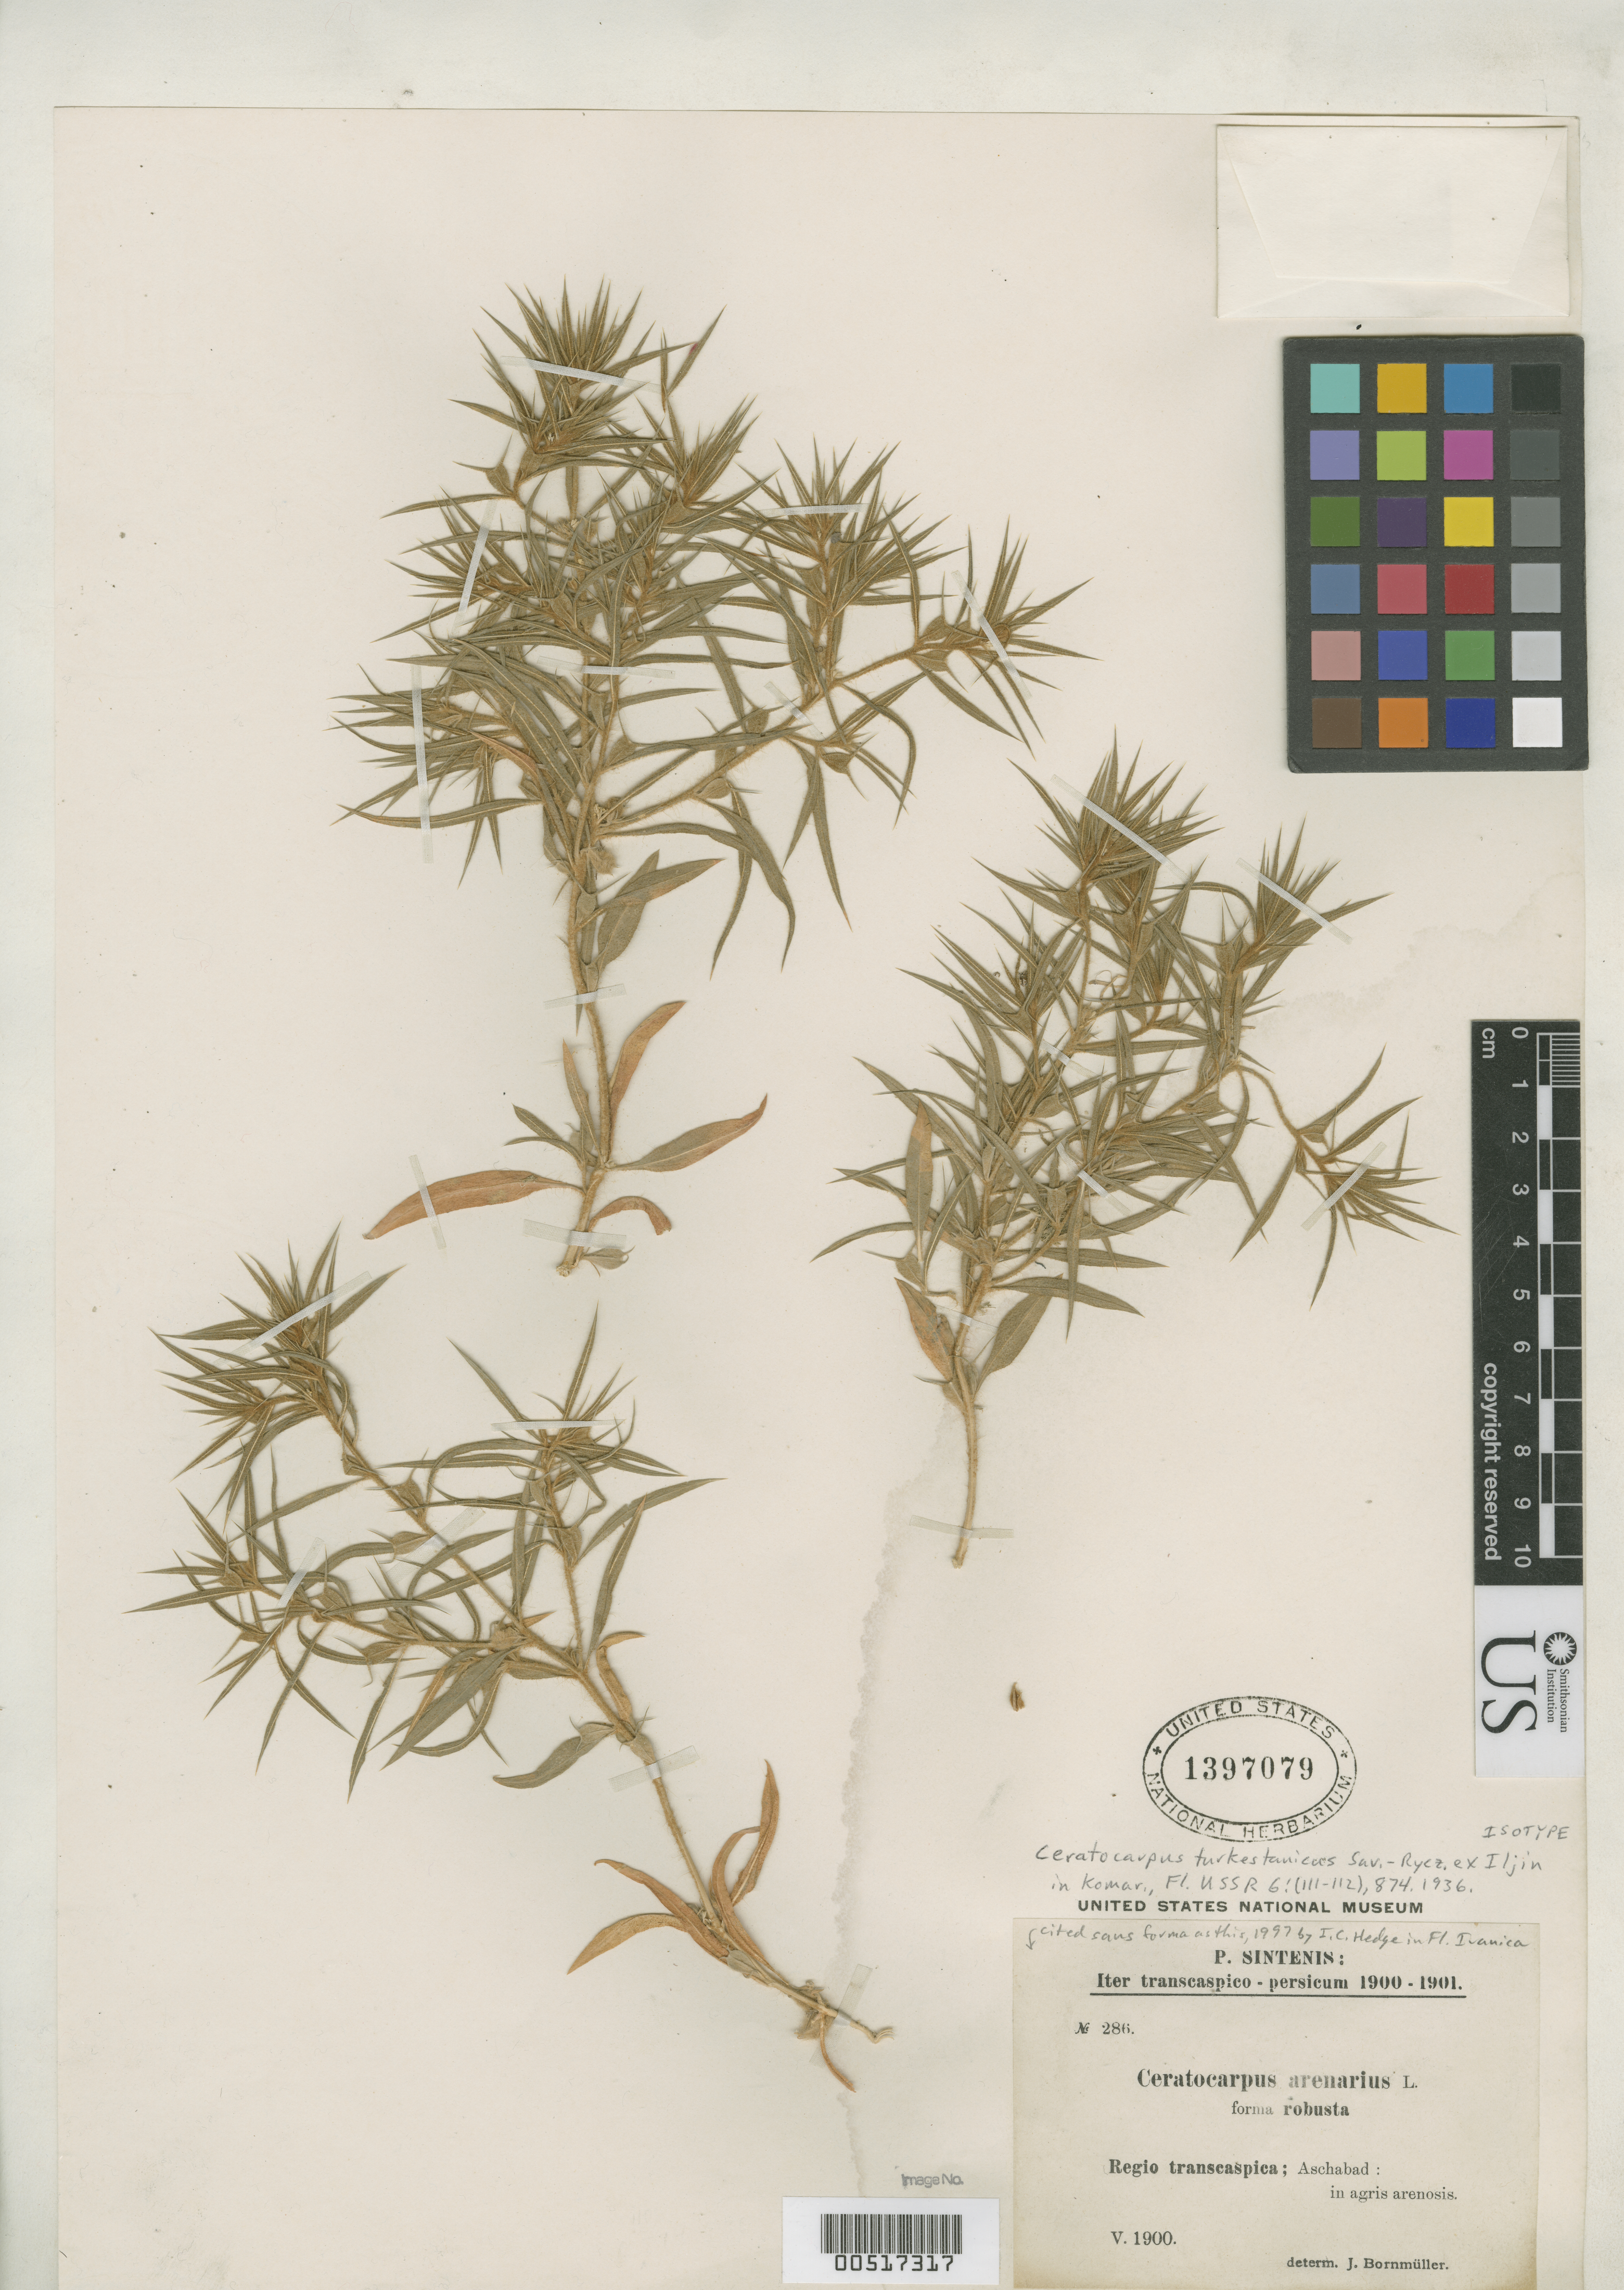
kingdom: Plantae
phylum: Tracheophyta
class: Magnoliopsida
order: Caryophyllales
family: Amaranthaceae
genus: Ceratocarpus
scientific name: Ceratocarpus turkestanicus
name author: Sav.-Rycz. ex Iljin in Komarenko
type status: Isotype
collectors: P. Sintenis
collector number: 286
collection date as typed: May 1900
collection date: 1900-05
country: Turkmenistan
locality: Regio Transcaspica, Aschabad, in agris arenosis.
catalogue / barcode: US 1397079